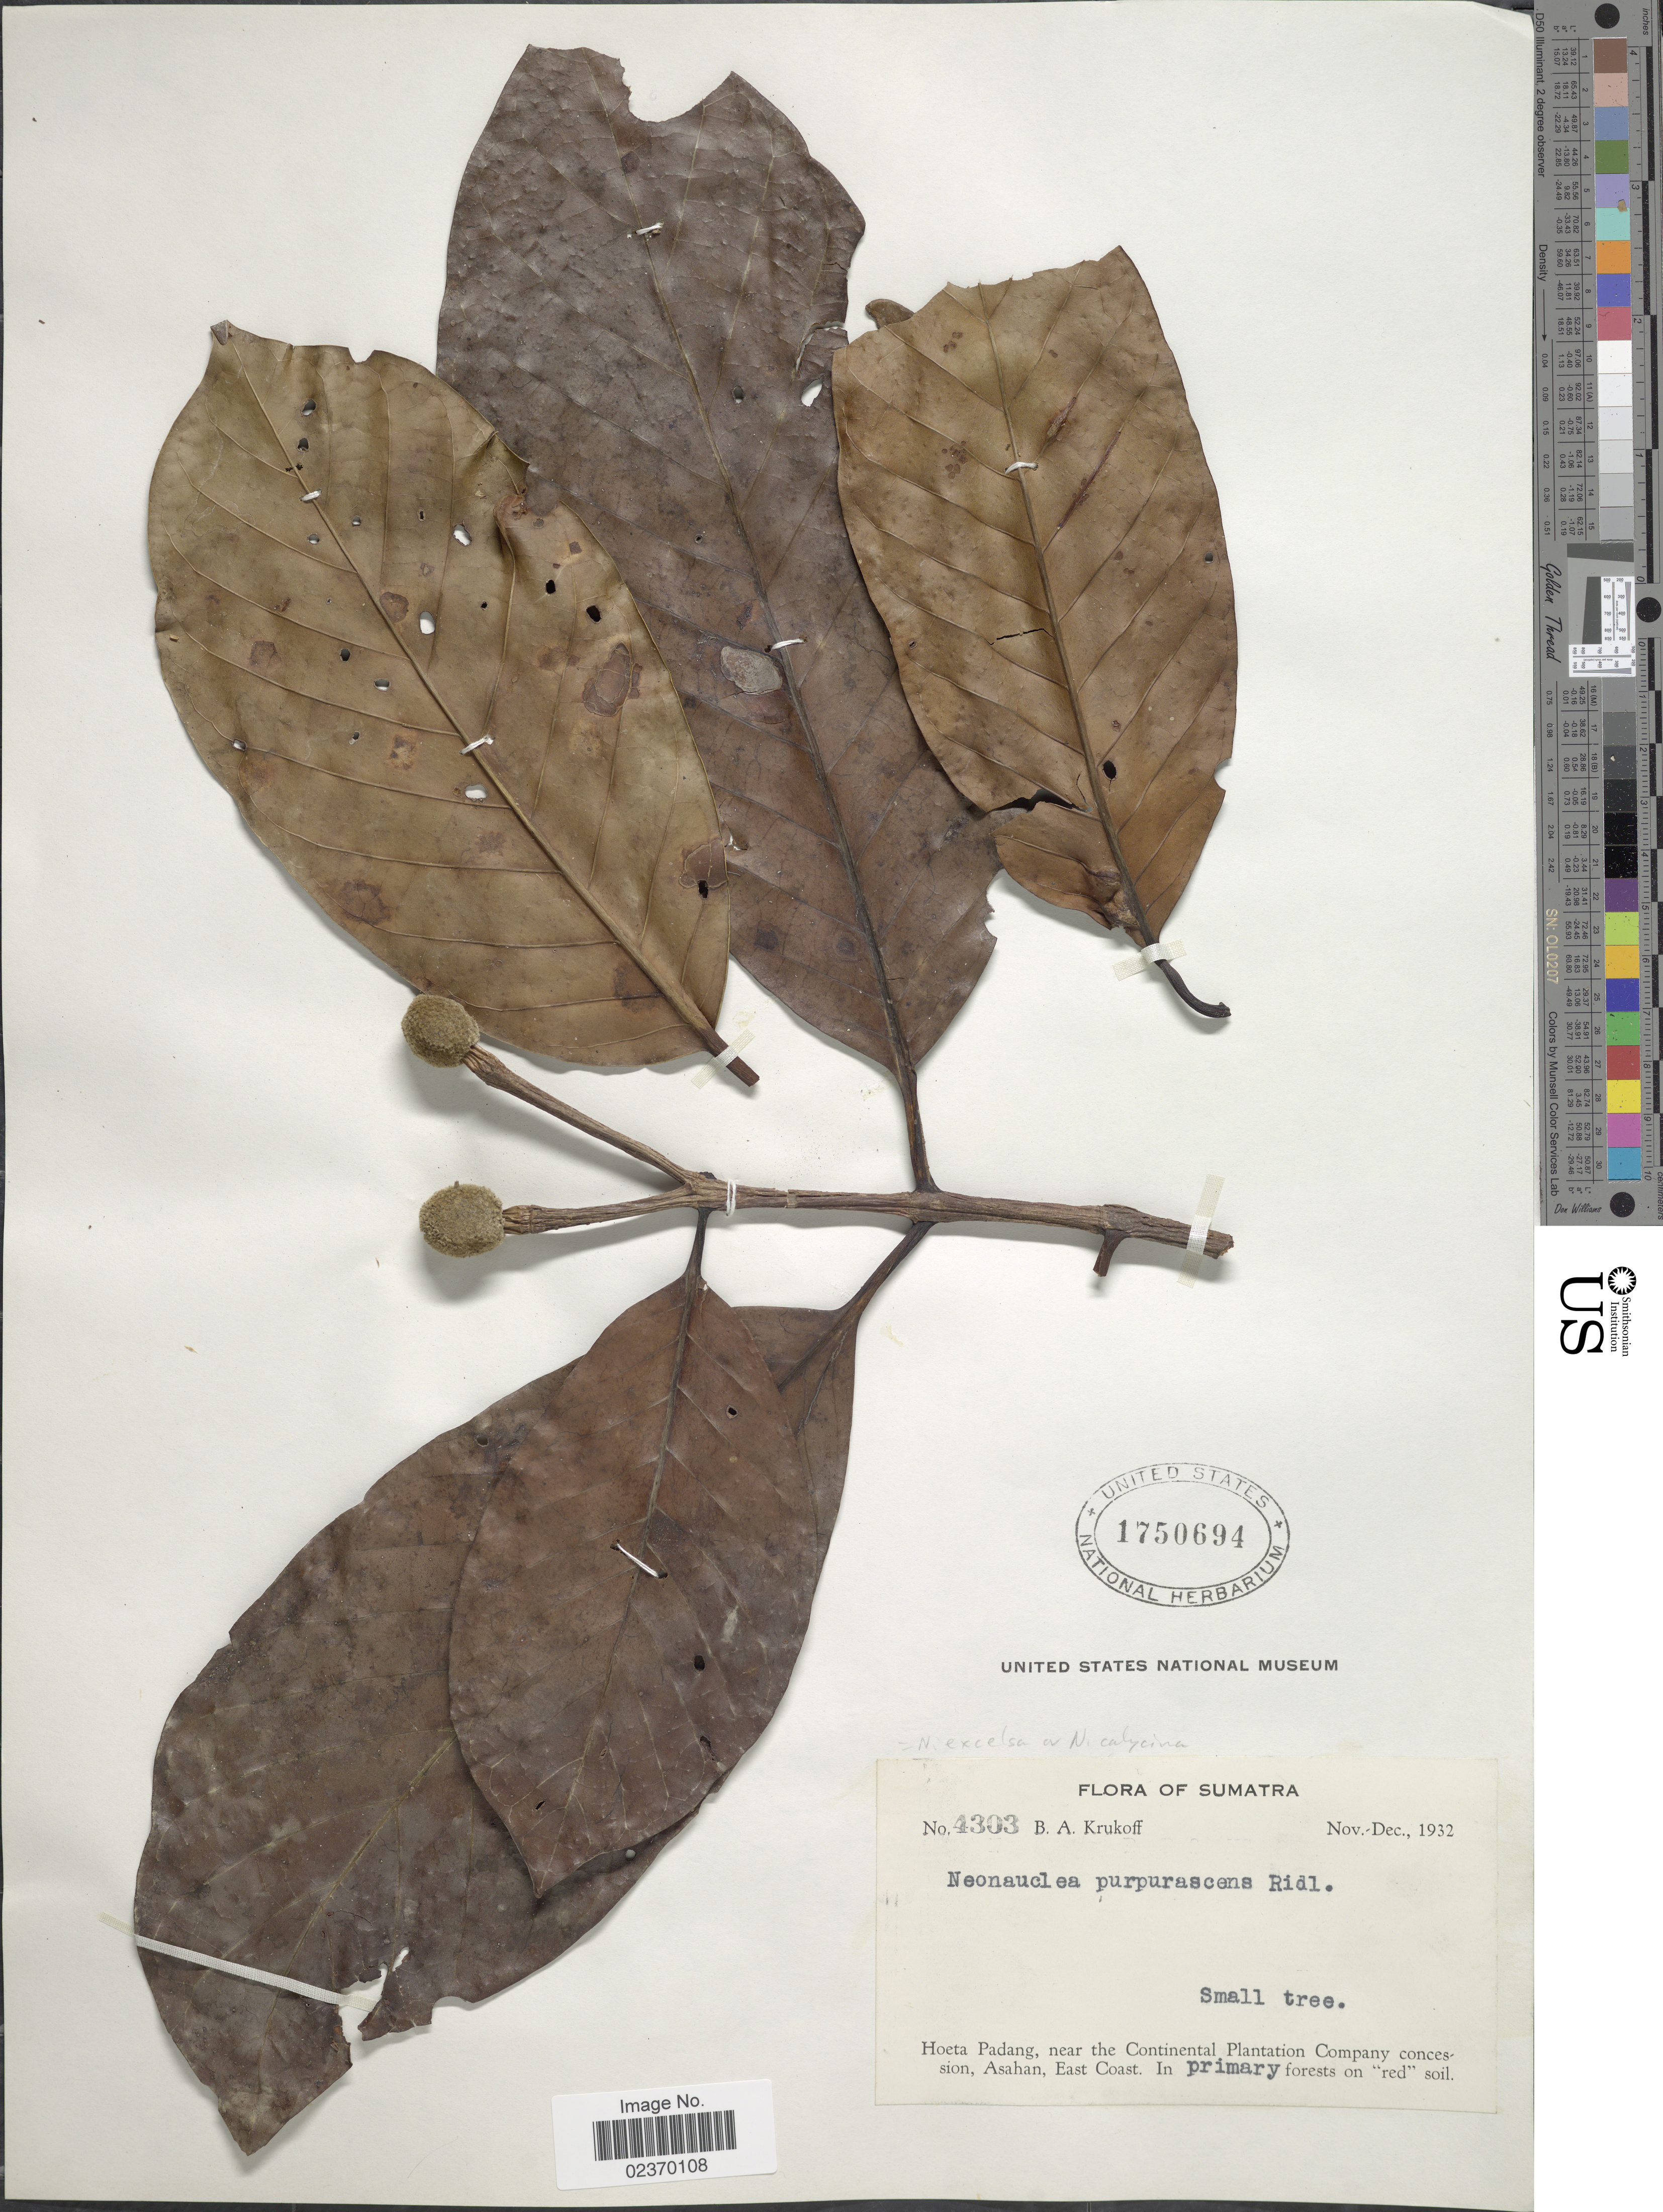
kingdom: Plantae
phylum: Tracheophyta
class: Magnoliopsida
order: Gentianales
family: Rubiaceae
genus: Neonauclea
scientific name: Neonauclea excelsa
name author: Merr.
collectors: B. A. Krukoff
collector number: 4303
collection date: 1932-11/1932-12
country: Indonesia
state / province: Sumatra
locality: Hoeta Padang, near the Continental Plantation Company concession, Asahan, East Coast. In primary forests on 'red' soil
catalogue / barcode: US 1750694